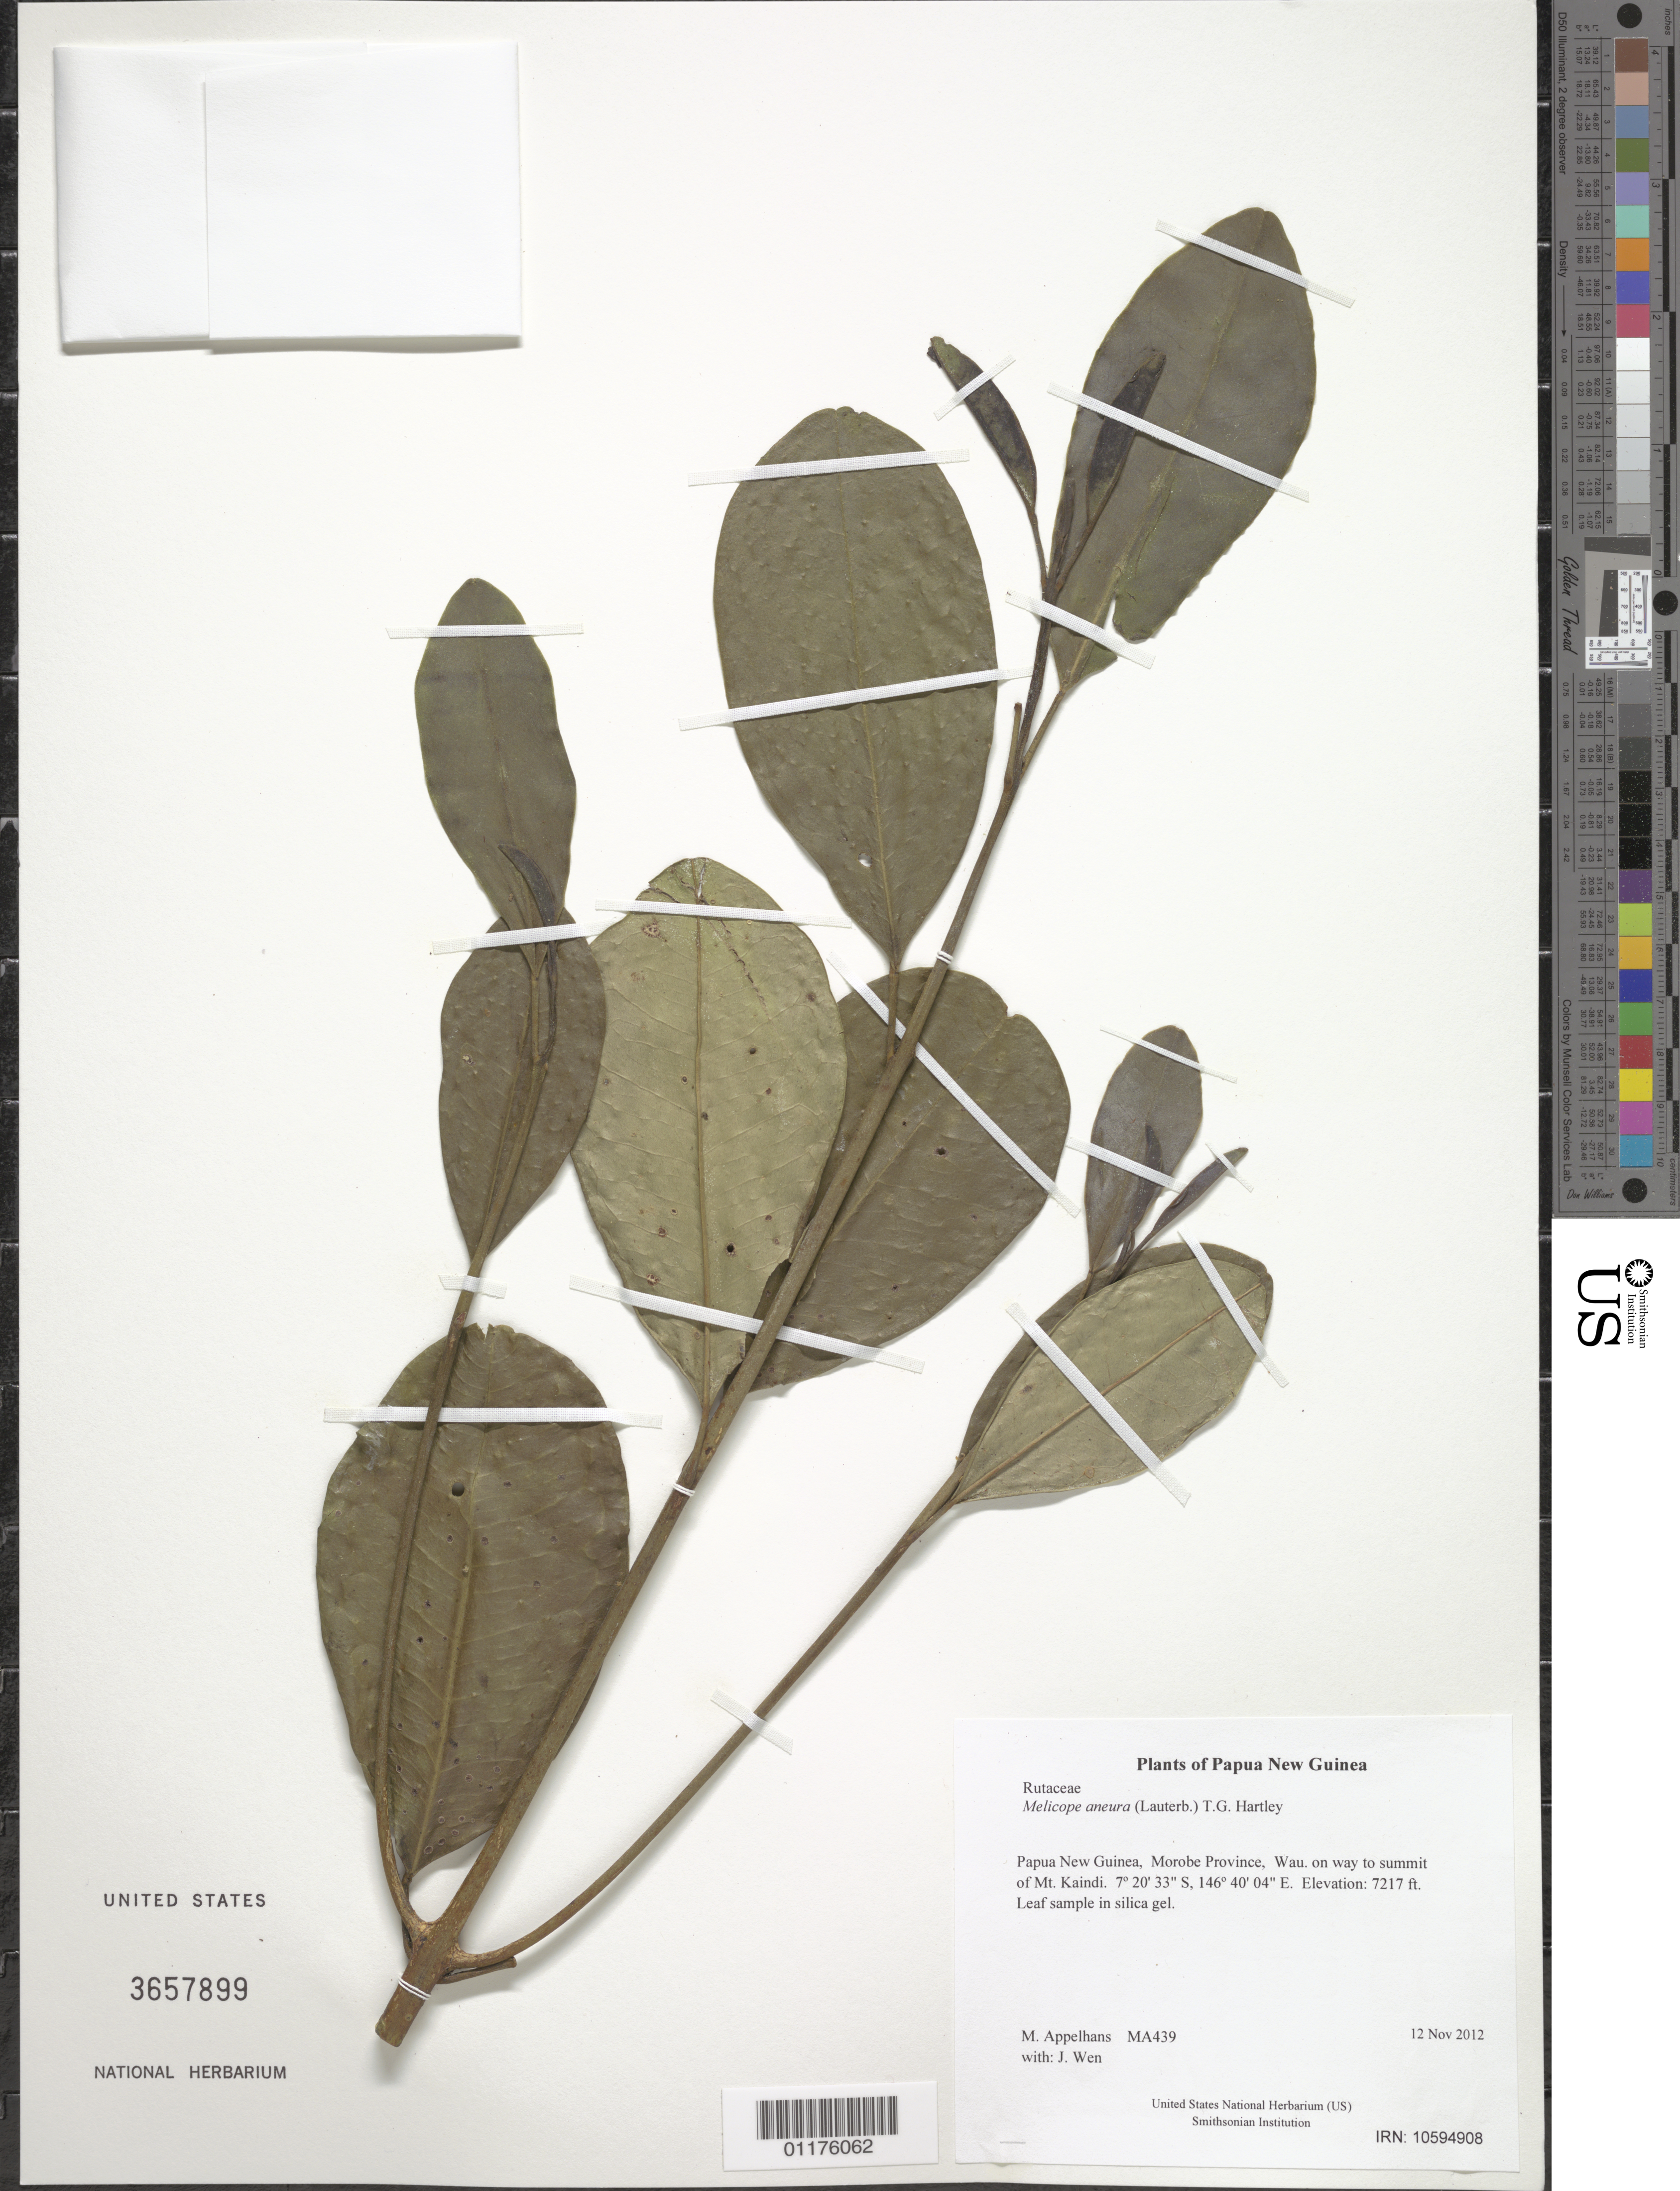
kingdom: Plantae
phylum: Tracheophyta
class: Magnoliopsida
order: Sapindales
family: Rutaceae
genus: Melicope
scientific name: Melicope aneura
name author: (Lauterb.) T.G. Hartley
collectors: J. Wen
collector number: MA439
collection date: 2012-11-12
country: Papua New Guinea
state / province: Morobe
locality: Wau. on way to summit of Mt. Kaindi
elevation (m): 2200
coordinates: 7 20.556 S, 146 40.070 E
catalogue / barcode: US 3657899